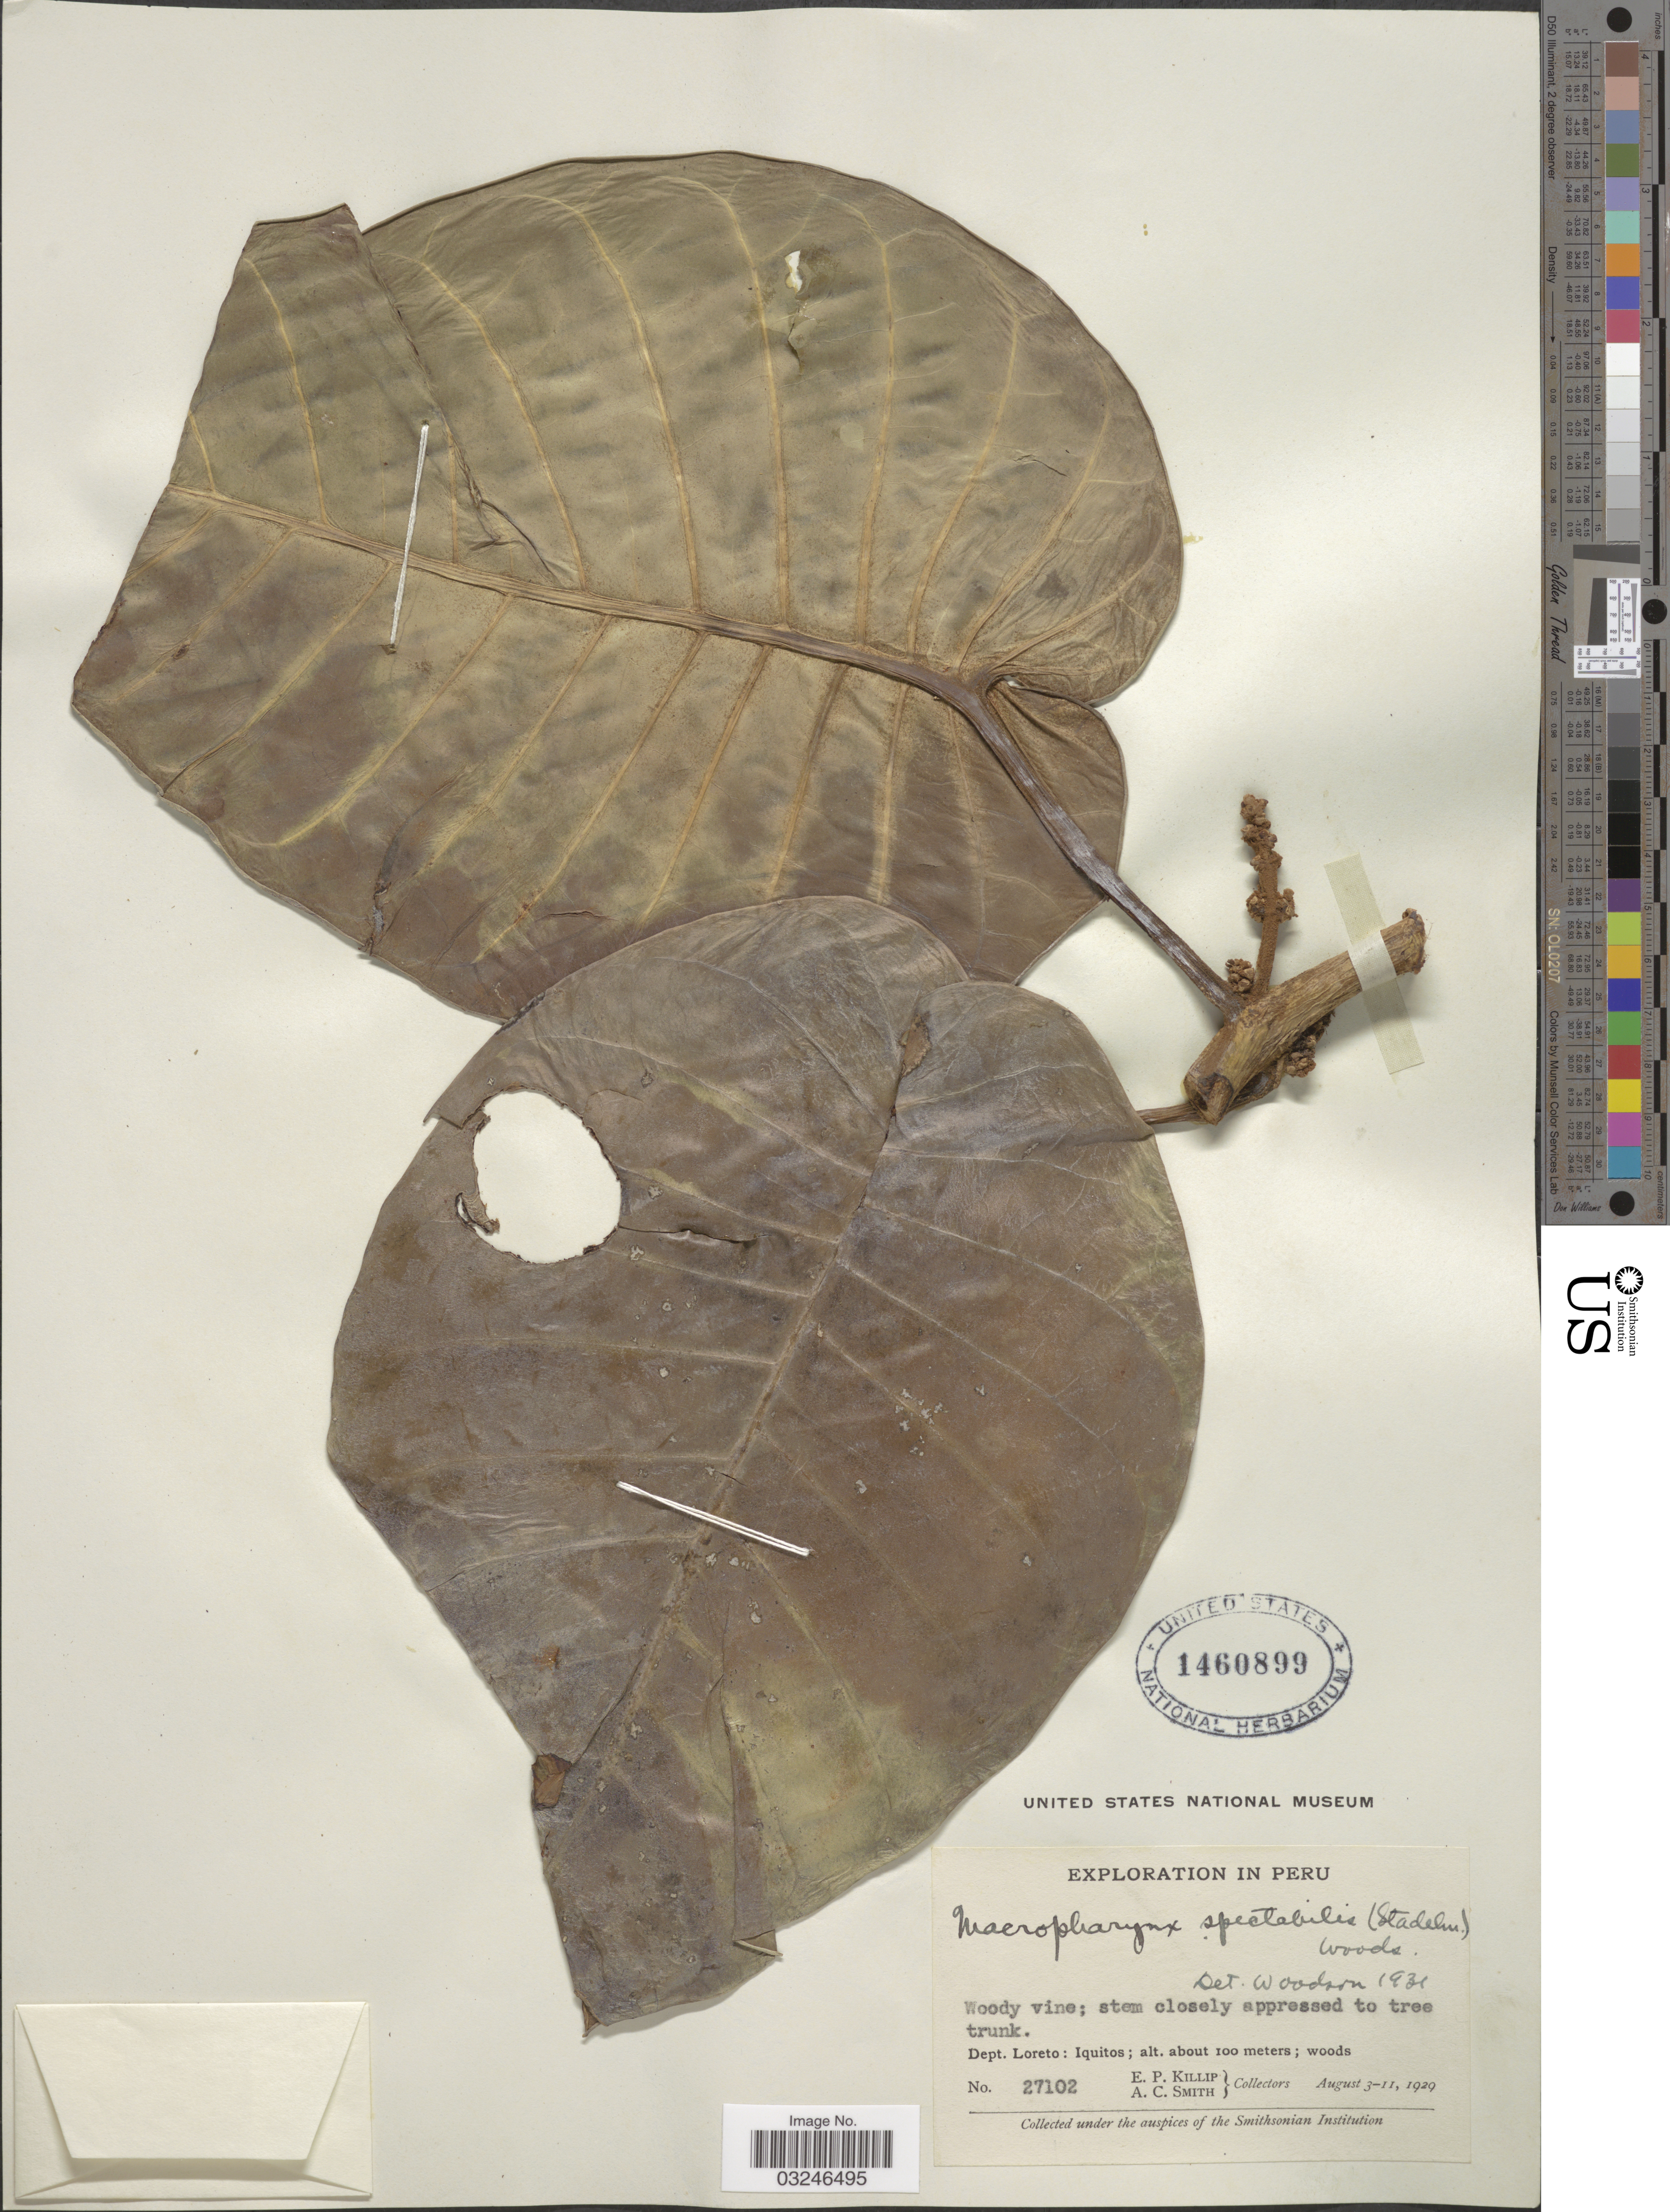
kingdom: Plantae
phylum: Tracheophyta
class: Magnoliopsida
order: Gentianales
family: Apocynaceae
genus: Macropharynx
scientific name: Macropharynx spectabilis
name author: (Stadelm.) Woodson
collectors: E. P. Killip & A. C. Smith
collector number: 27102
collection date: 1929-08-03/1929-08-11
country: Peru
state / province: Loreto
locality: Dept. Loreto: Iquitos.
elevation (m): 100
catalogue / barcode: US 1460899